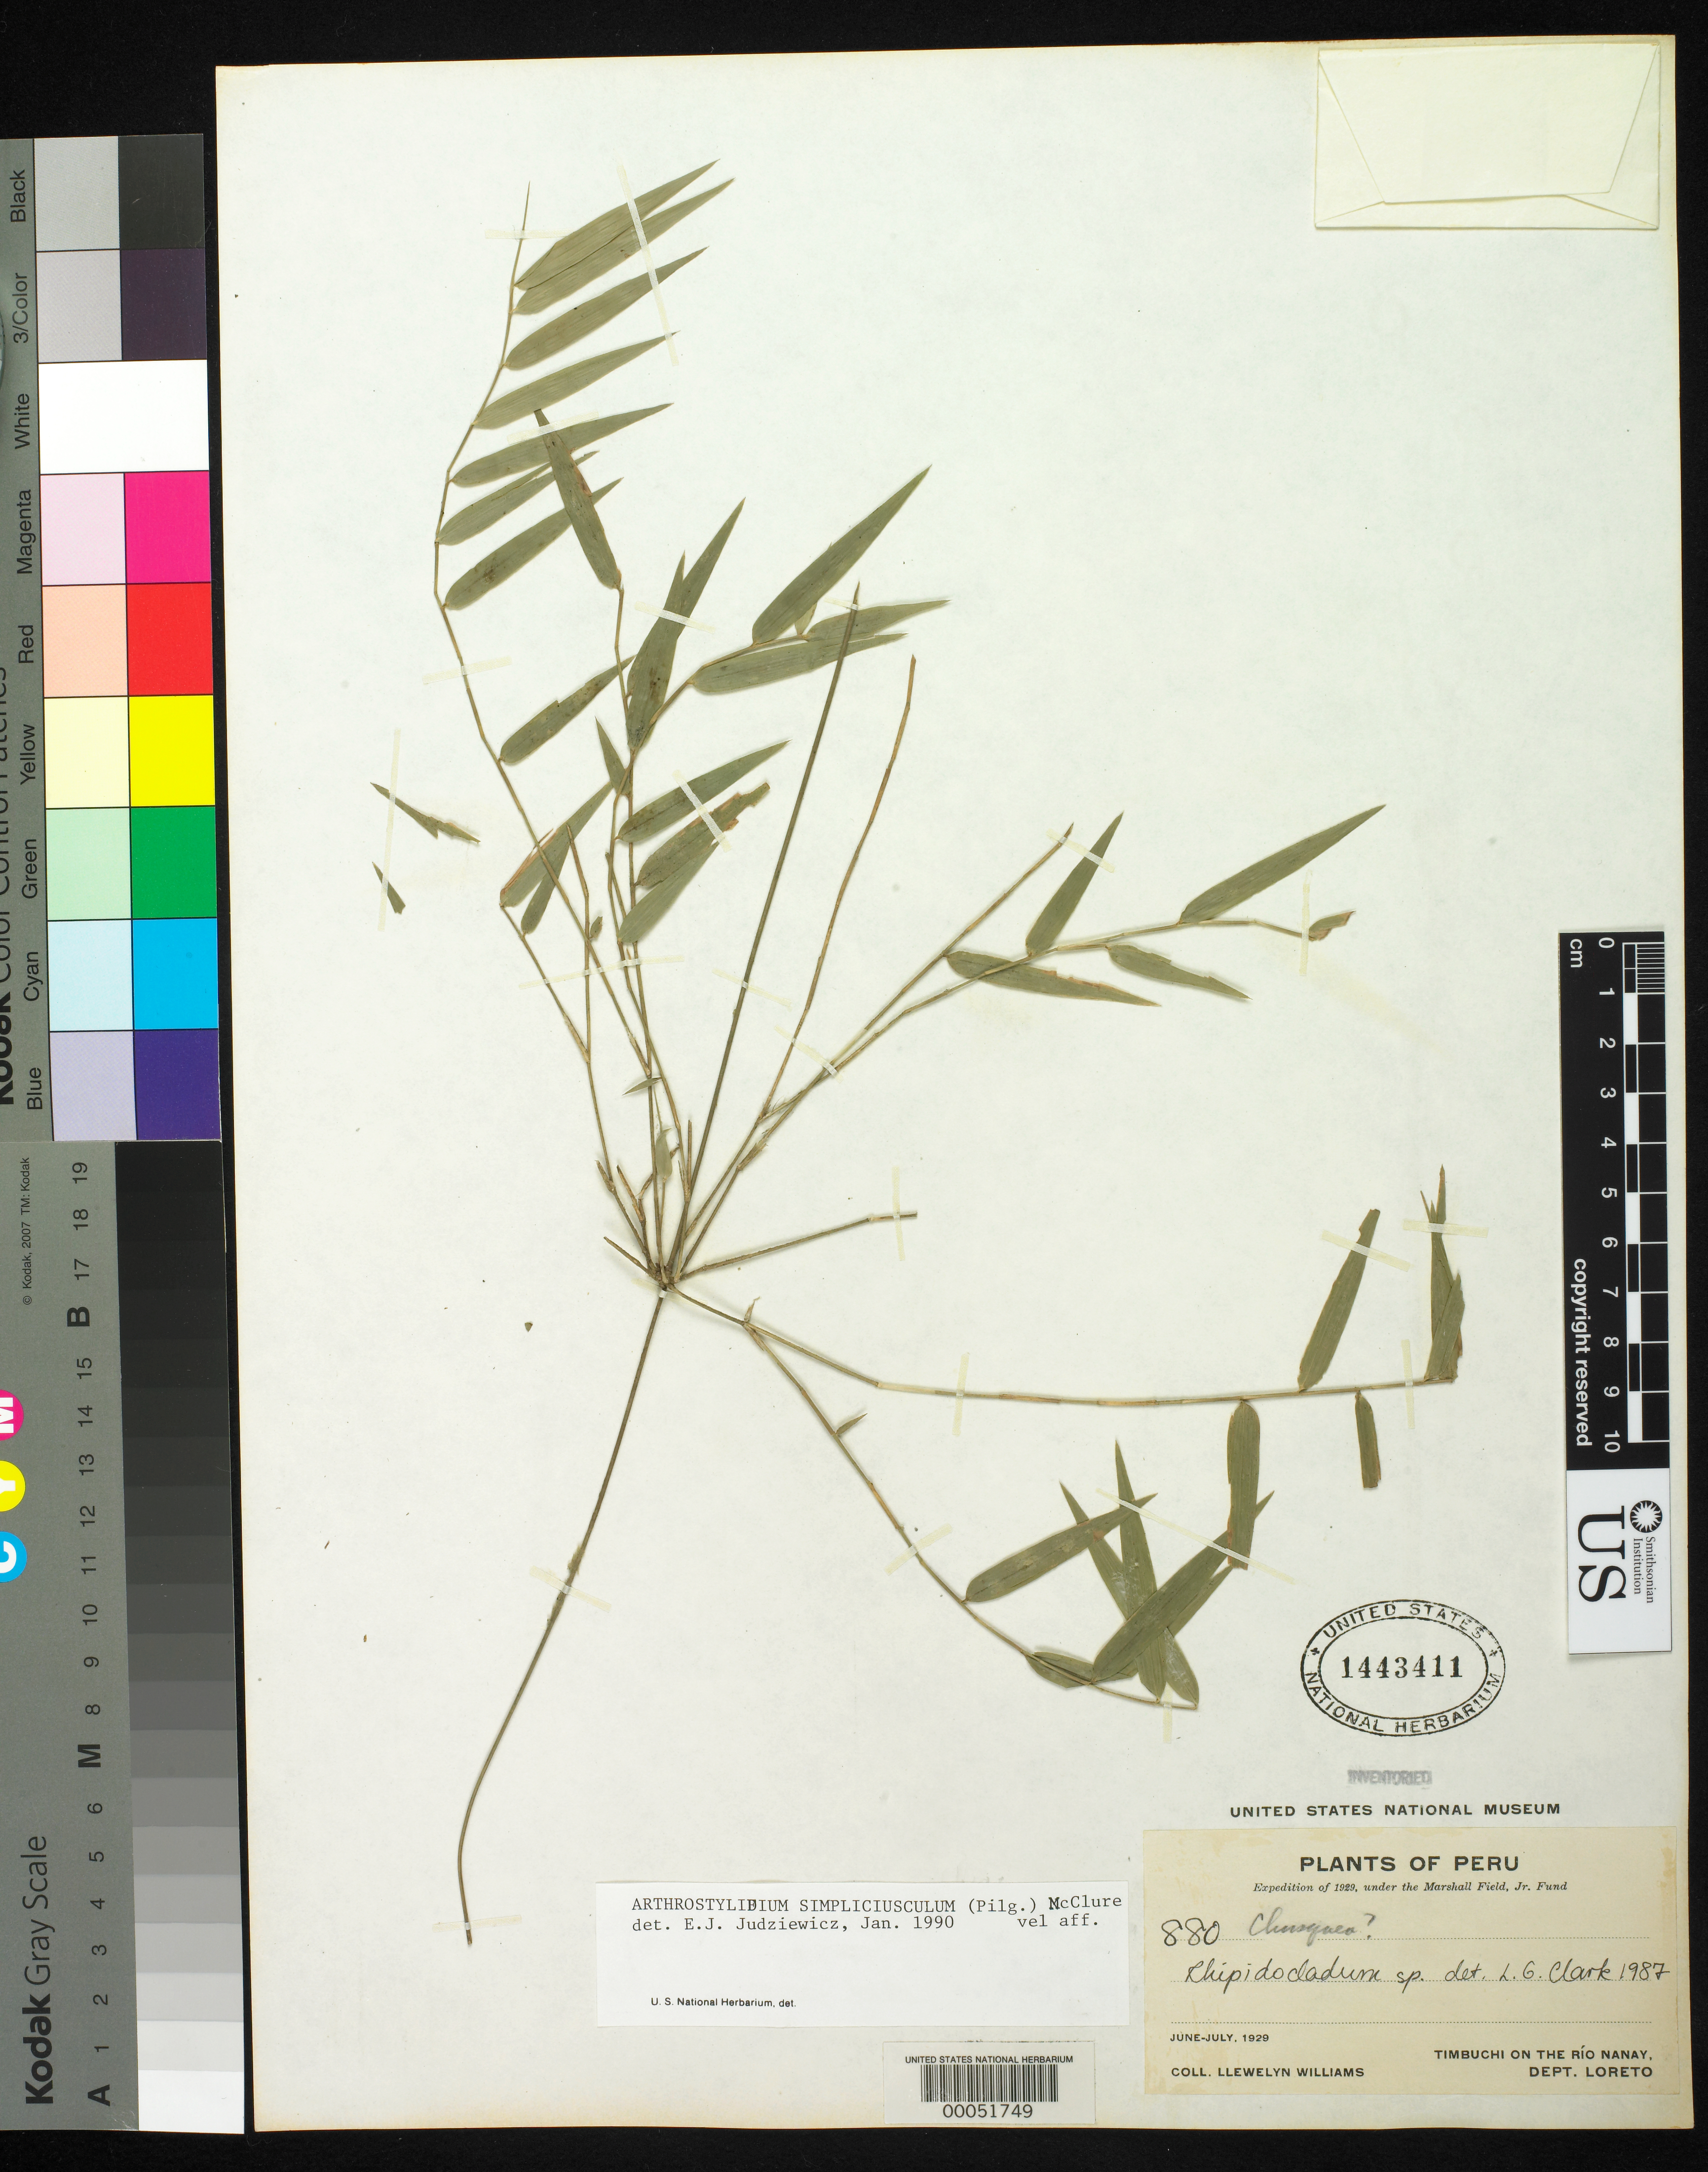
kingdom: Plantae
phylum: Tracheophyta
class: Liliopsida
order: Poales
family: Poaceae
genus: Arthrostylidium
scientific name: Arthrostylidium simpliciusculum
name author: (Pilg.) McClure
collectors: Ll. Williams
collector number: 880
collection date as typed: Jun 1929 to -- Jul 1929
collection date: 1929-06/1929-07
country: Peru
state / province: Loreto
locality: Timbuchi on the rio nanay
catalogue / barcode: US 1443411